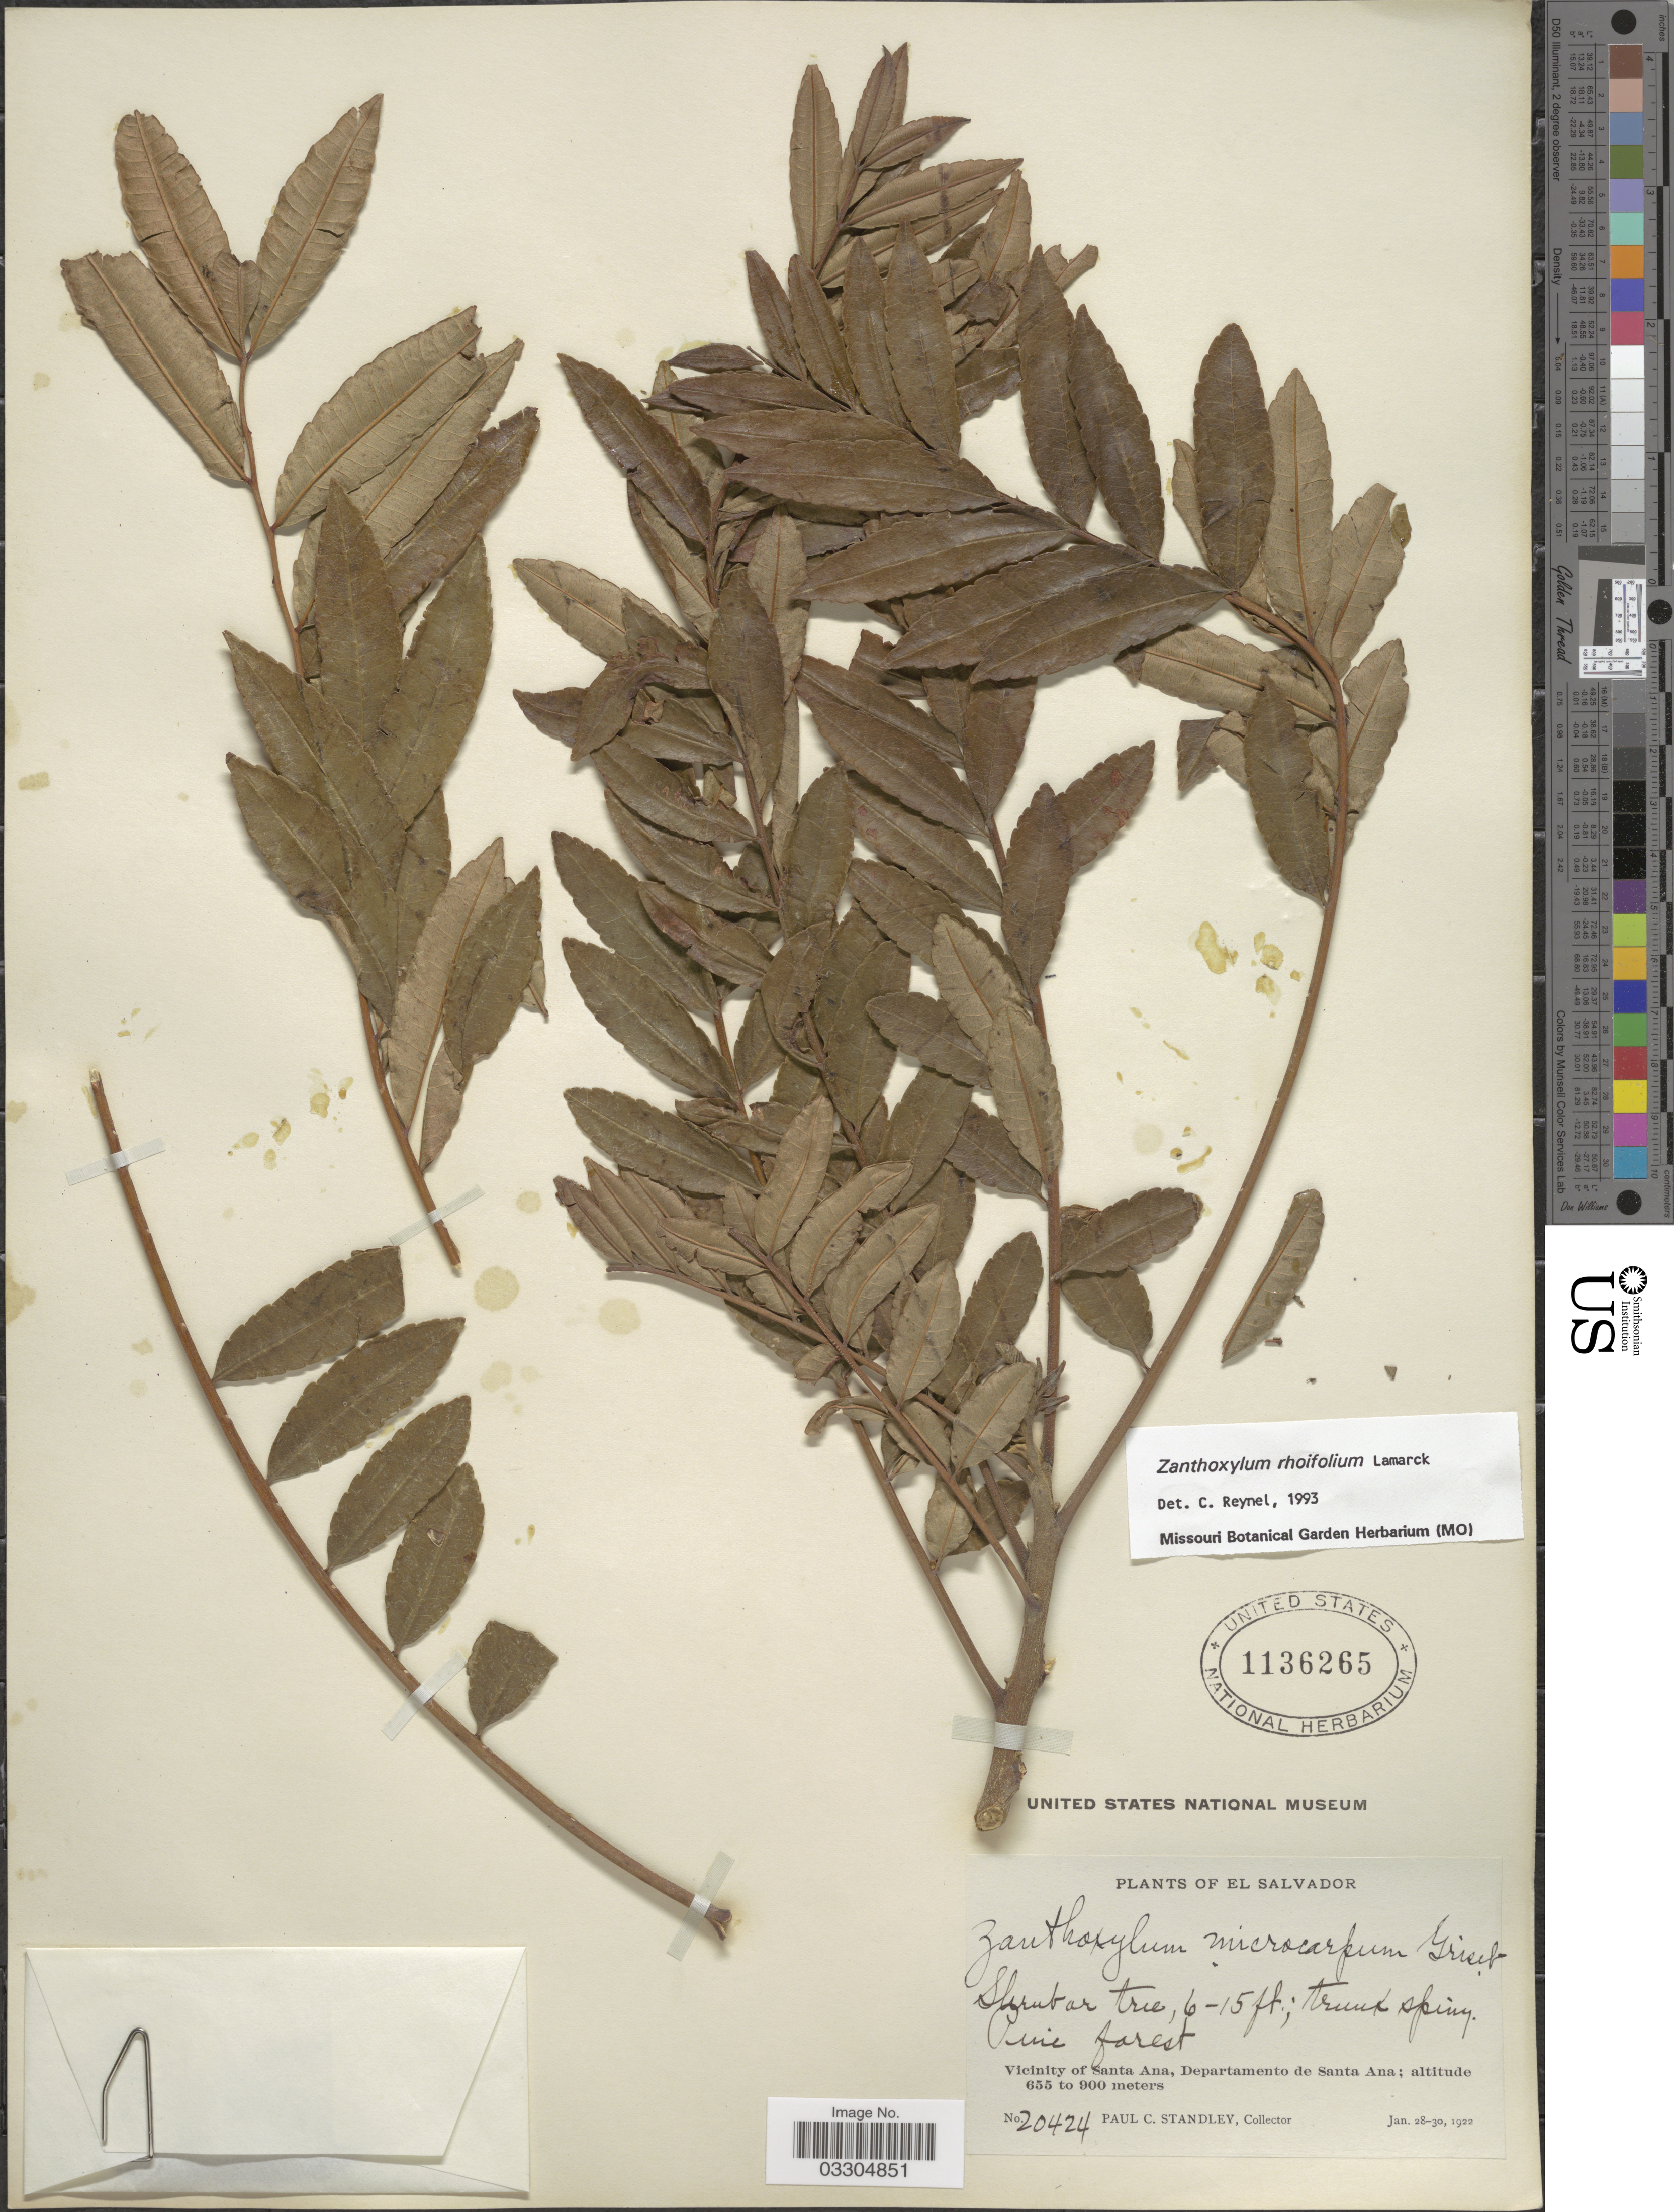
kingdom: Plantae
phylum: Tracheophyta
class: Magnoliopsida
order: Sapindales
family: Rutaceae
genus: Zanthoxylum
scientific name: Zanthoxylum rhoifolium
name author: Lam.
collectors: P. C. Standley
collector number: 20424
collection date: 1922-01-28/1922-01-30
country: El Salvador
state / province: Santa Ana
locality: Vicinity of Santa Ana, Departamento de Santa Ana.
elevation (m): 655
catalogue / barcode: US 1136265